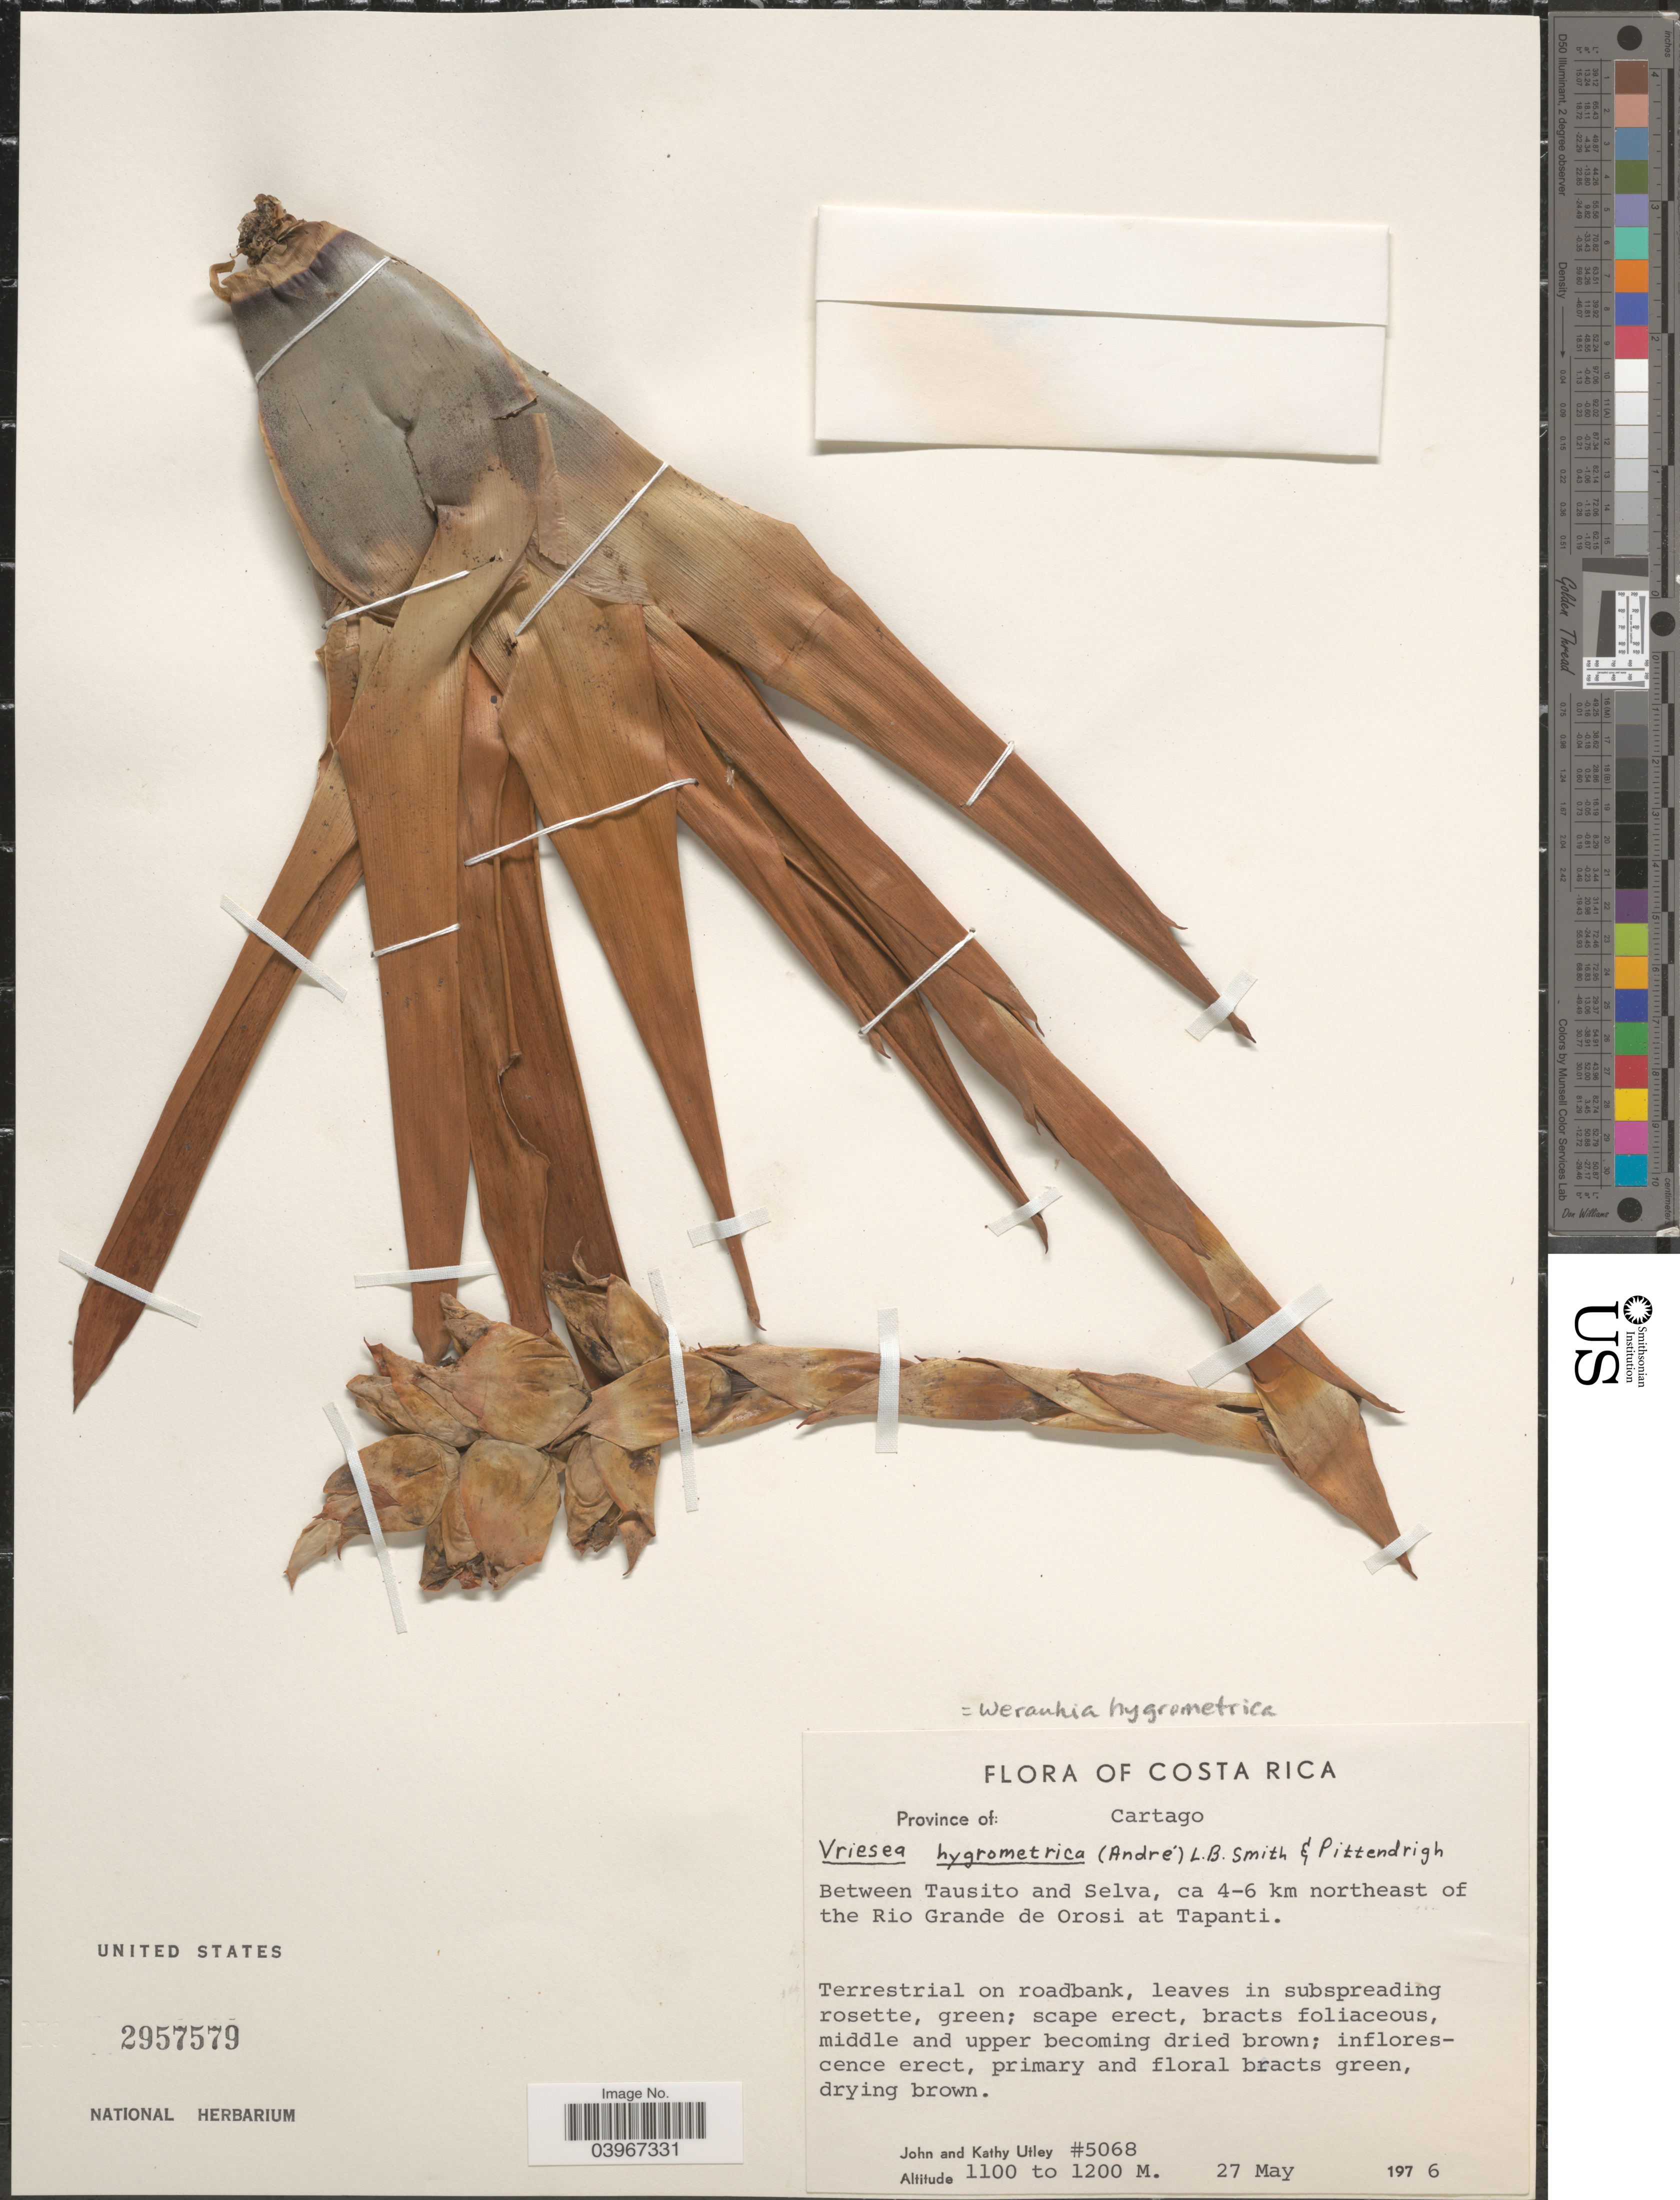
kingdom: Plantae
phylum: Tracheophyta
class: Liliopsida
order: Poales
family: Bromeliaceae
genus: Werauhia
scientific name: Werauhia hygrometrica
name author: (André) J.R. Grant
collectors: J. F. Utley & K. Burt-Utley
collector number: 5068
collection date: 1976-05-27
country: Costa Rica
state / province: Cartago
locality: Between Tausito and Selva, ca 4-6 km northeast of the Rio Grande de Orosi and Tapanti.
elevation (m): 1100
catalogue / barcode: US 2957579